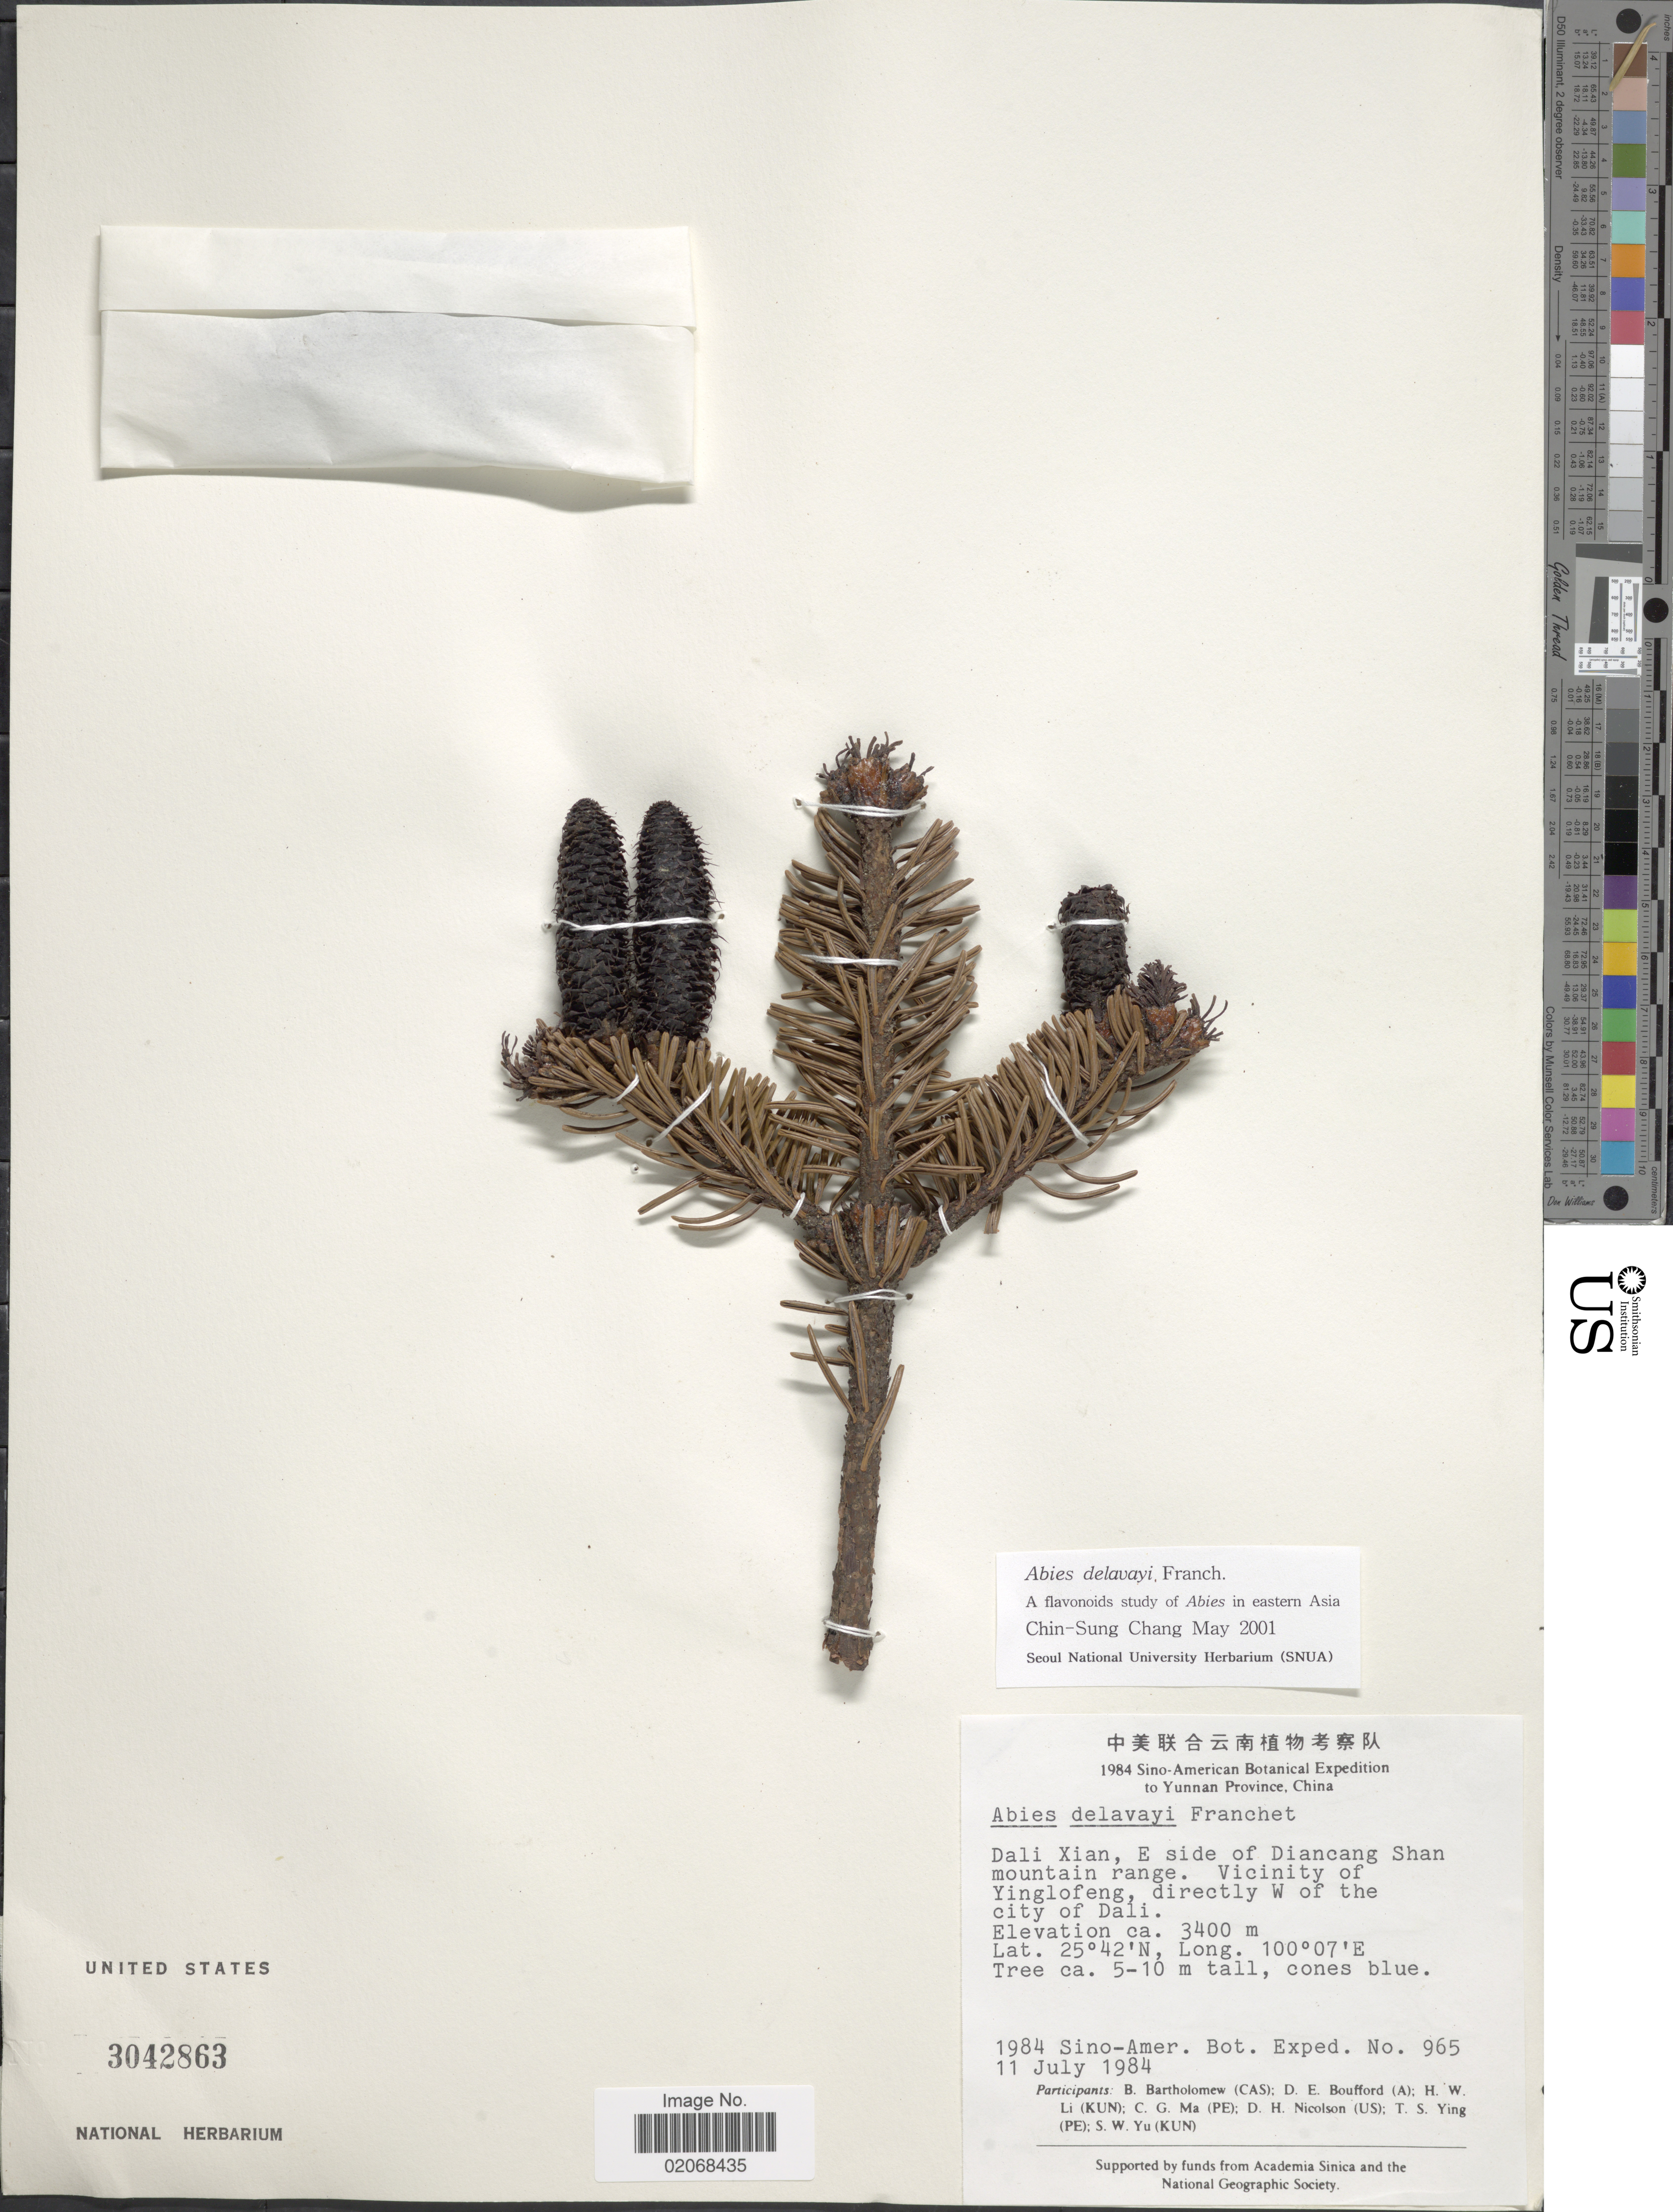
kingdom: Plantae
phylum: Tracheophyta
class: Pinopsida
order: Pinales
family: Pinaceae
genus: Abies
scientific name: Abies delavayi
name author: Franch.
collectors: Sino-Amer. Bot. Exped. 1984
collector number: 965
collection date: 1984-07-11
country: China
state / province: Yunnan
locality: Dali Xian, E side of Diancang Shan mountain range. Vicinity of Yinglofeng, directly W of the city of Dali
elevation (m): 3400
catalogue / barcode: US 3042863